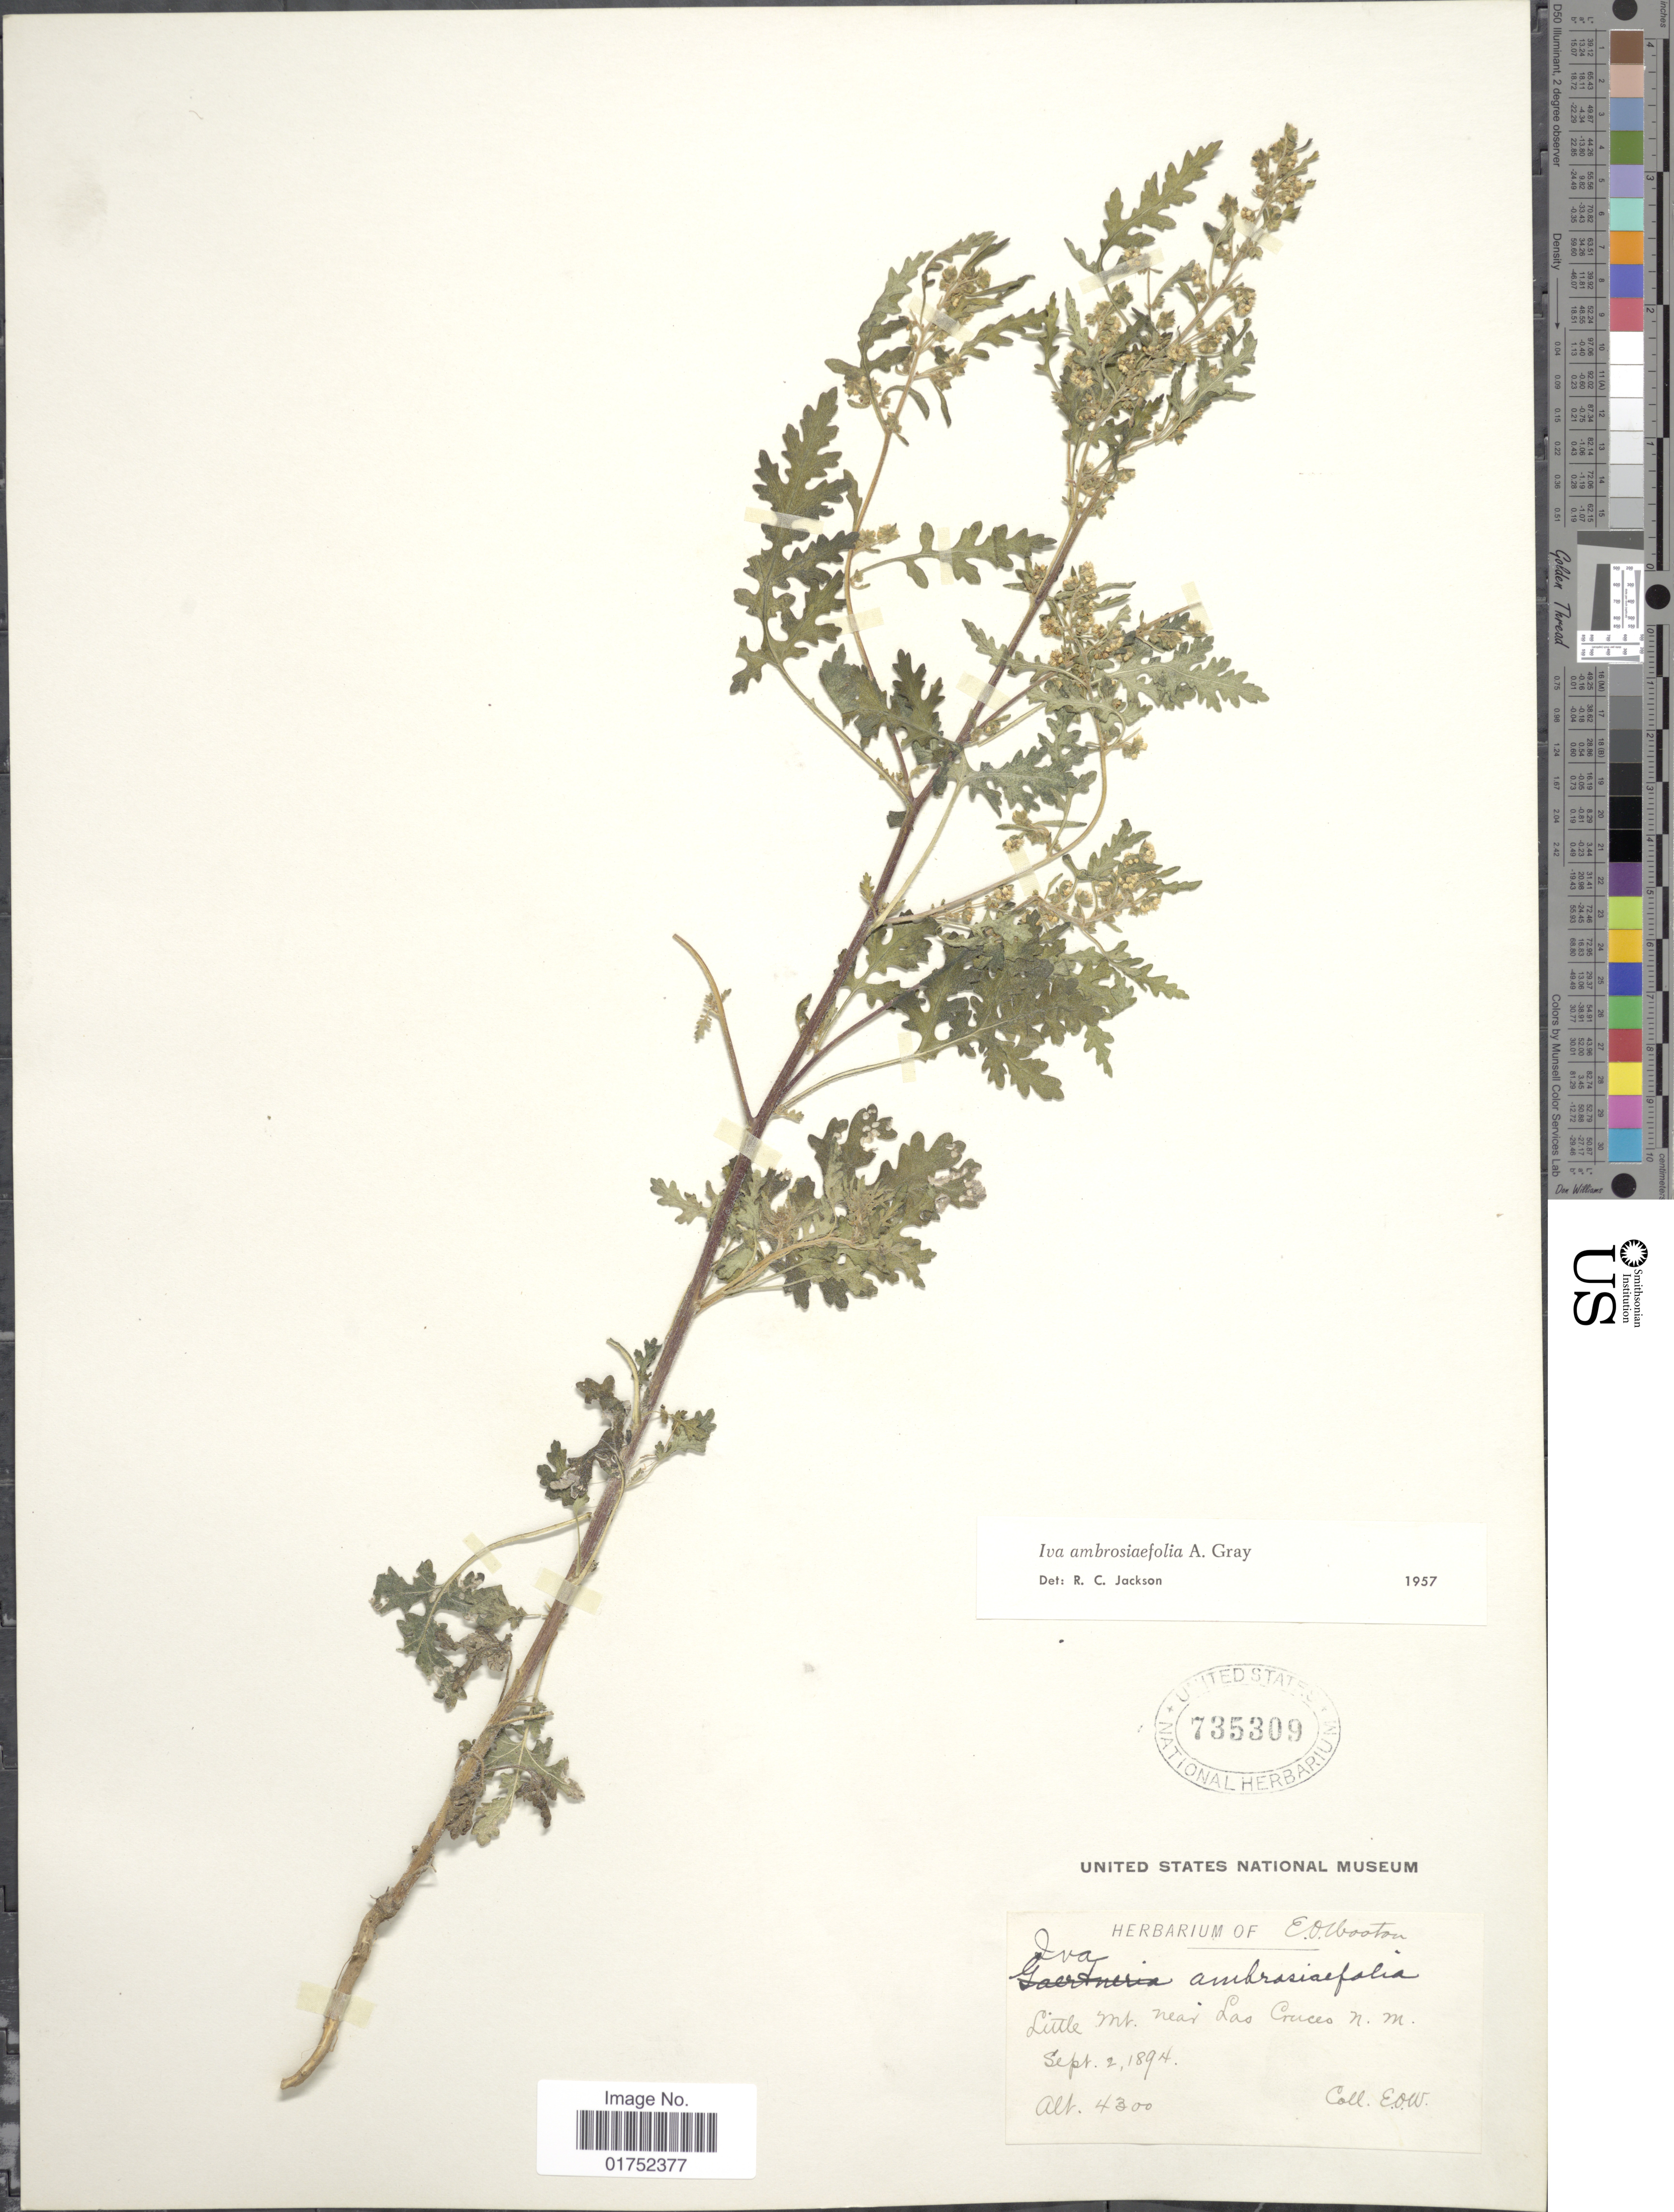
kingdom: Plantae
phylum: Tracheophyta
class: Magnoliopsida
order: Asterales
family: Asteraceae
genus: Iva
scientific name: Iva ambrosiifolia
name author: (A. Gray) A. Gray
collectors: E. O. Wooton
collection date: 1894-09-02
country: United States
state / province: New Mexico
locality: Little Mt. near Las Cruces, N. M.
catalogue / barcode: US 735309